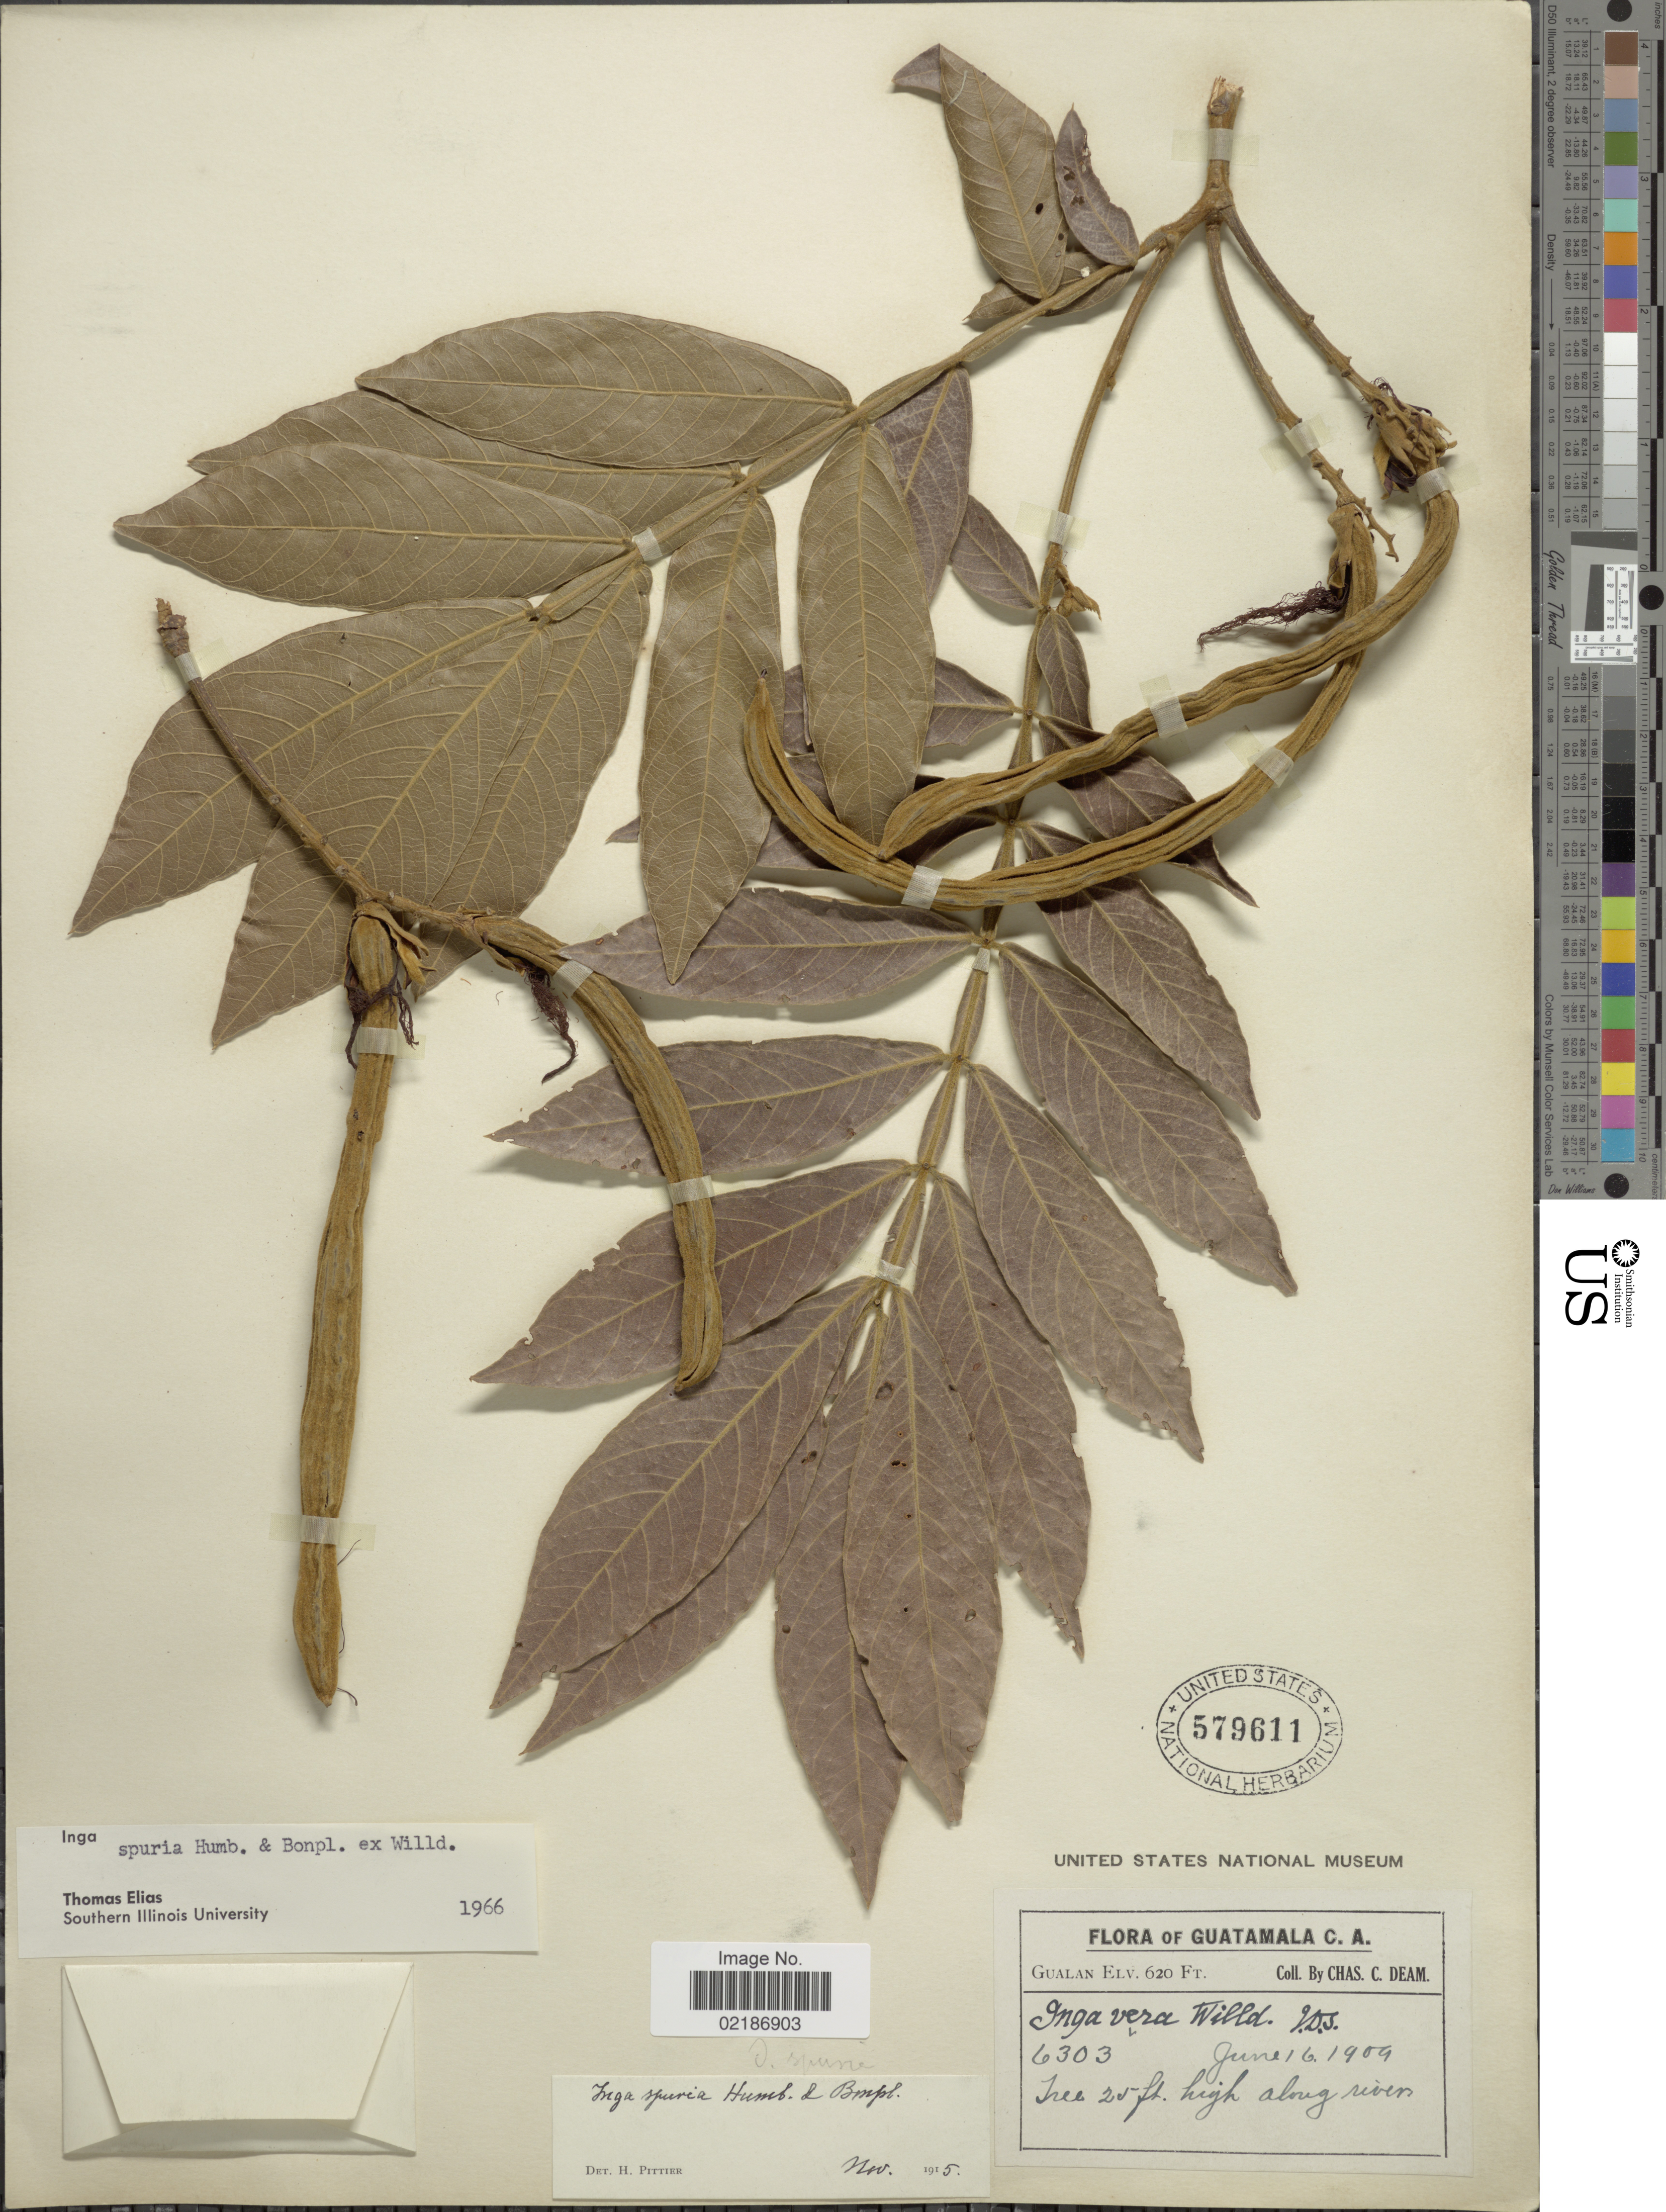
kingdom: Plantae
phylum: Tracheophyta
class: Magnoliopsida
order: Fabales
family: Fabaceae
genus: Inga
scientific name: Inga vera subsp. vera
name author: Willd.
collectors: C. C. Deam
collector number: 6303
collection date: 1909-06-16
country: Guatemala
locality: Gualan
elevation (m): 189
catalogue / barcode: US 579611